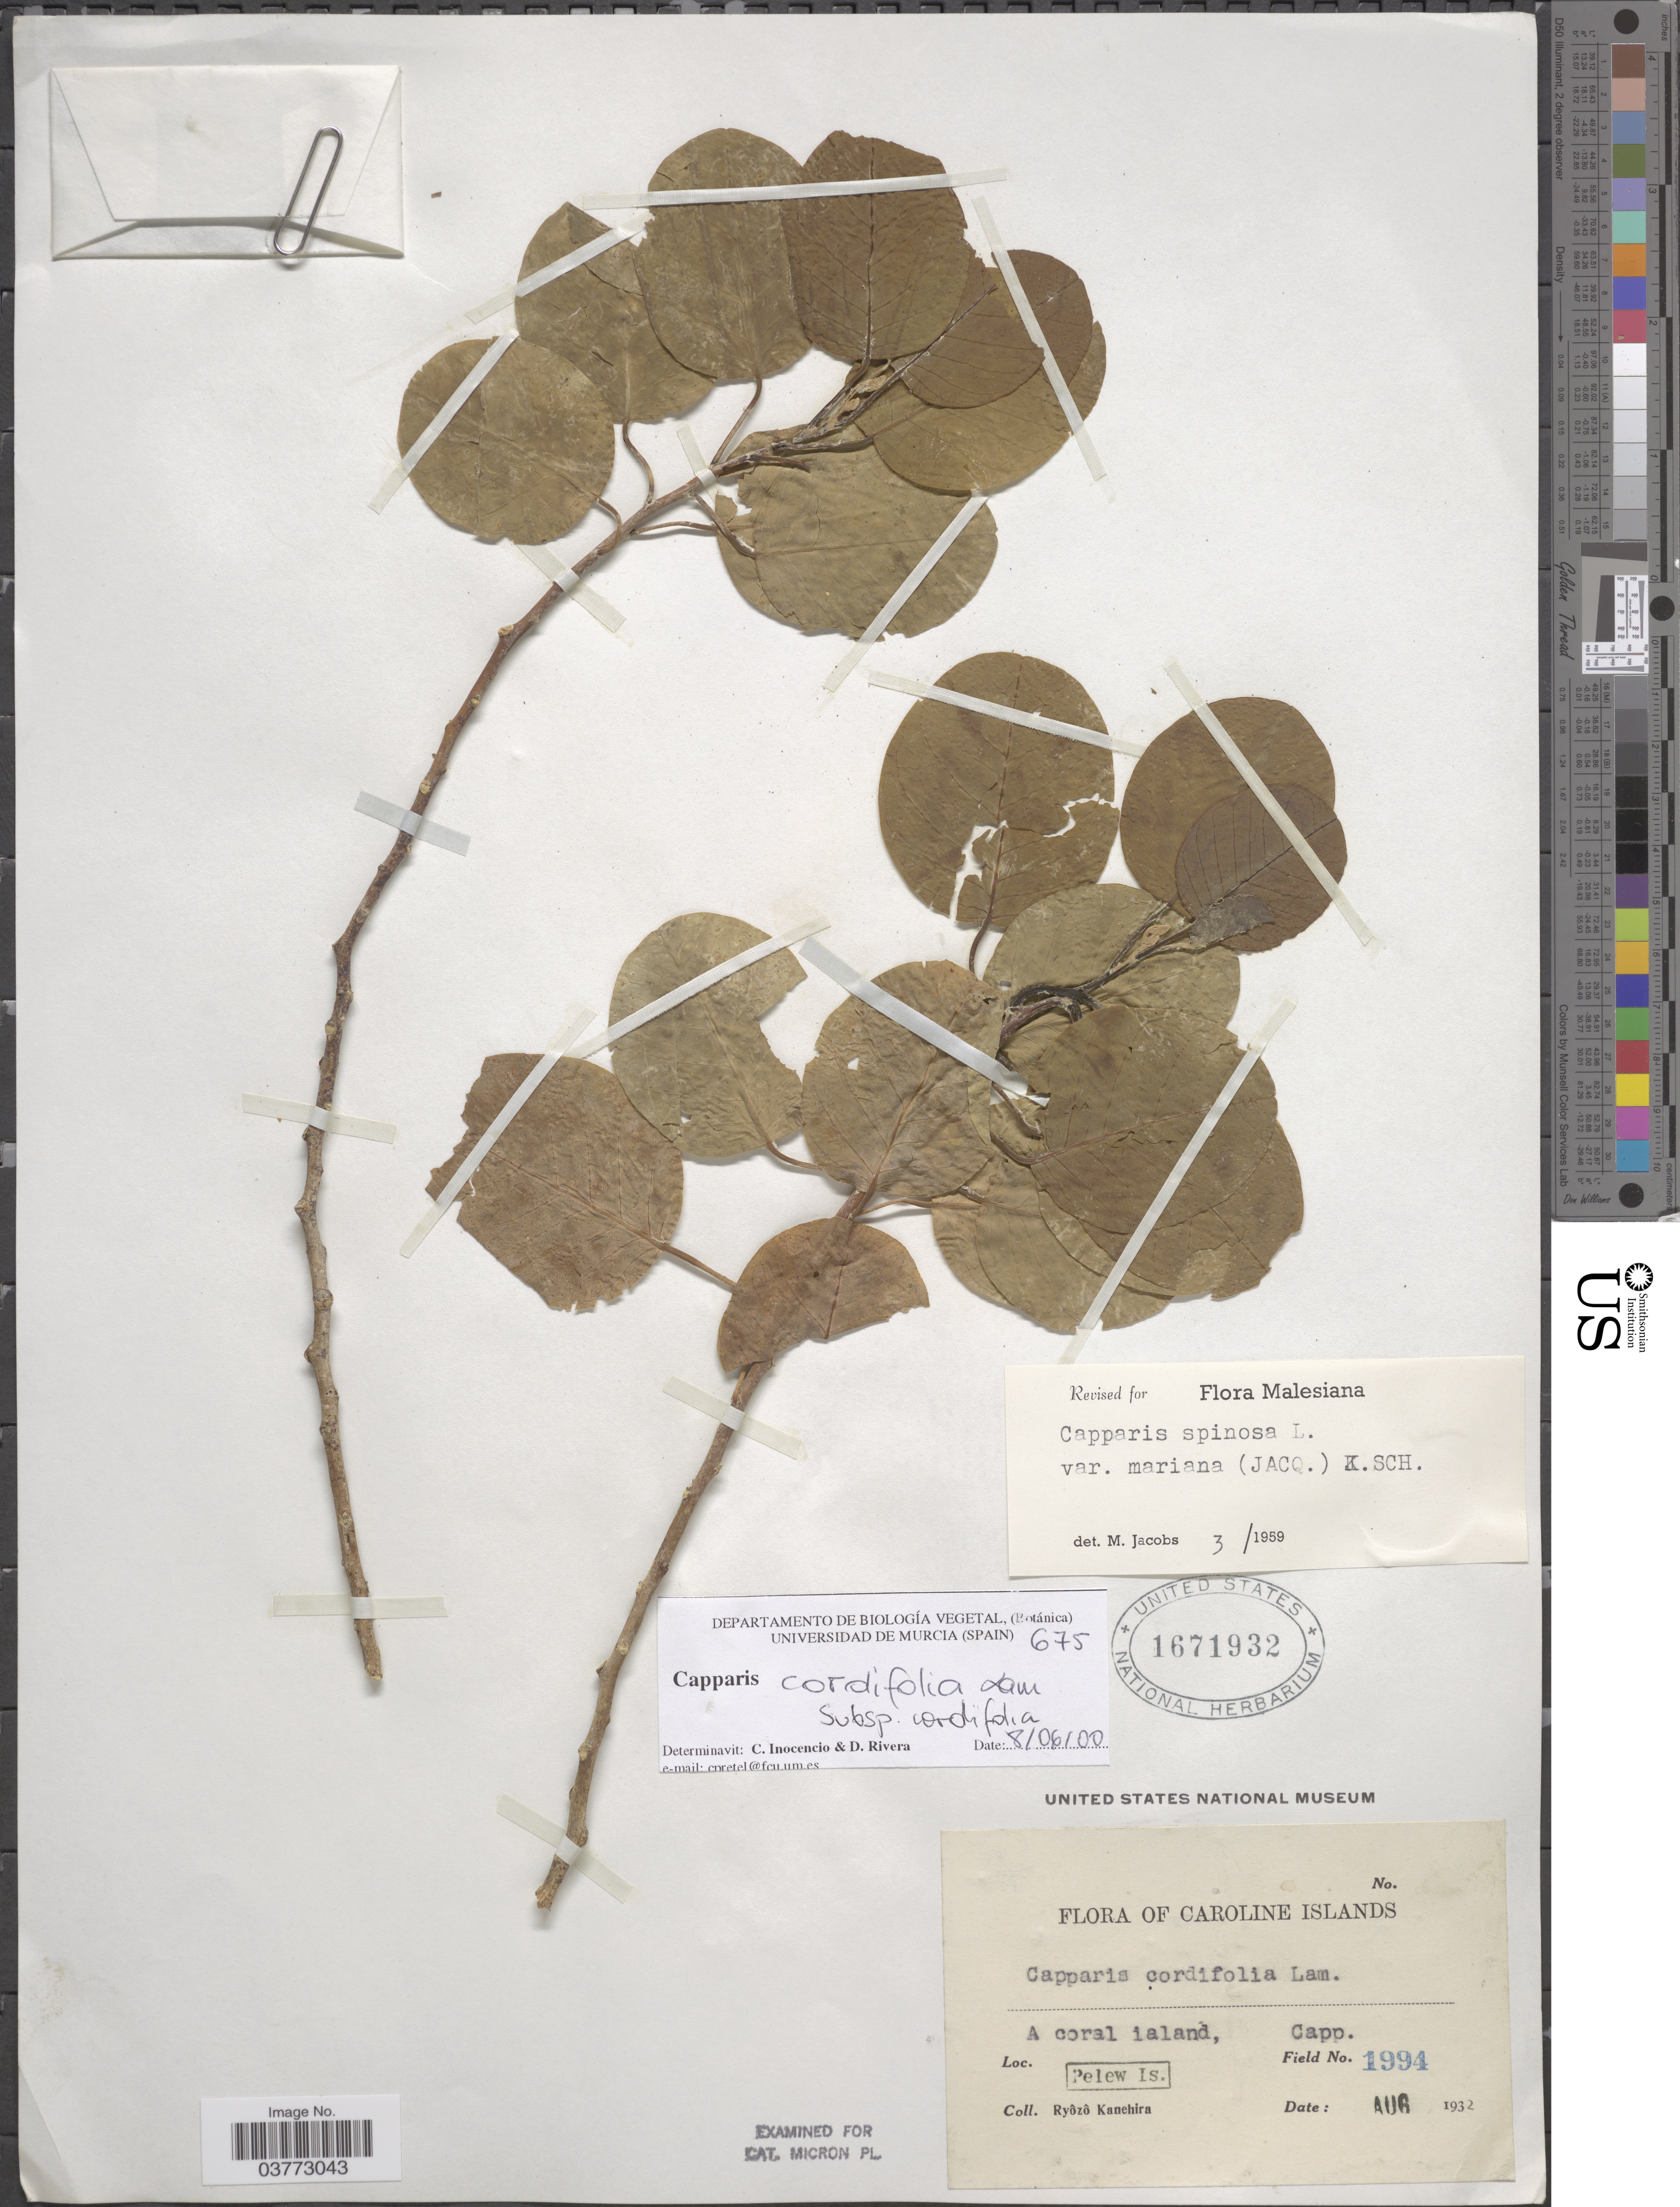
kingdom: Plantae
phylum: Tracheophyta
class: Magnoliopsida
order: Brassicales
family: Capparaceae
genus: Capparis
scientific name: Capparis spinosa subsp. cordifolia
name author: (Lam.) Fici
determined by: Wagner, W. L., (BOT), Smithsonian Institution - National Museum of Natural History (UNITED STATES)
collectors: R. Kanehira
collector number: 1994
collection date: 1932-08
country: Palau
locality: Caroline Islands. Pelew Is.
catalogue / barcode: US 1671932